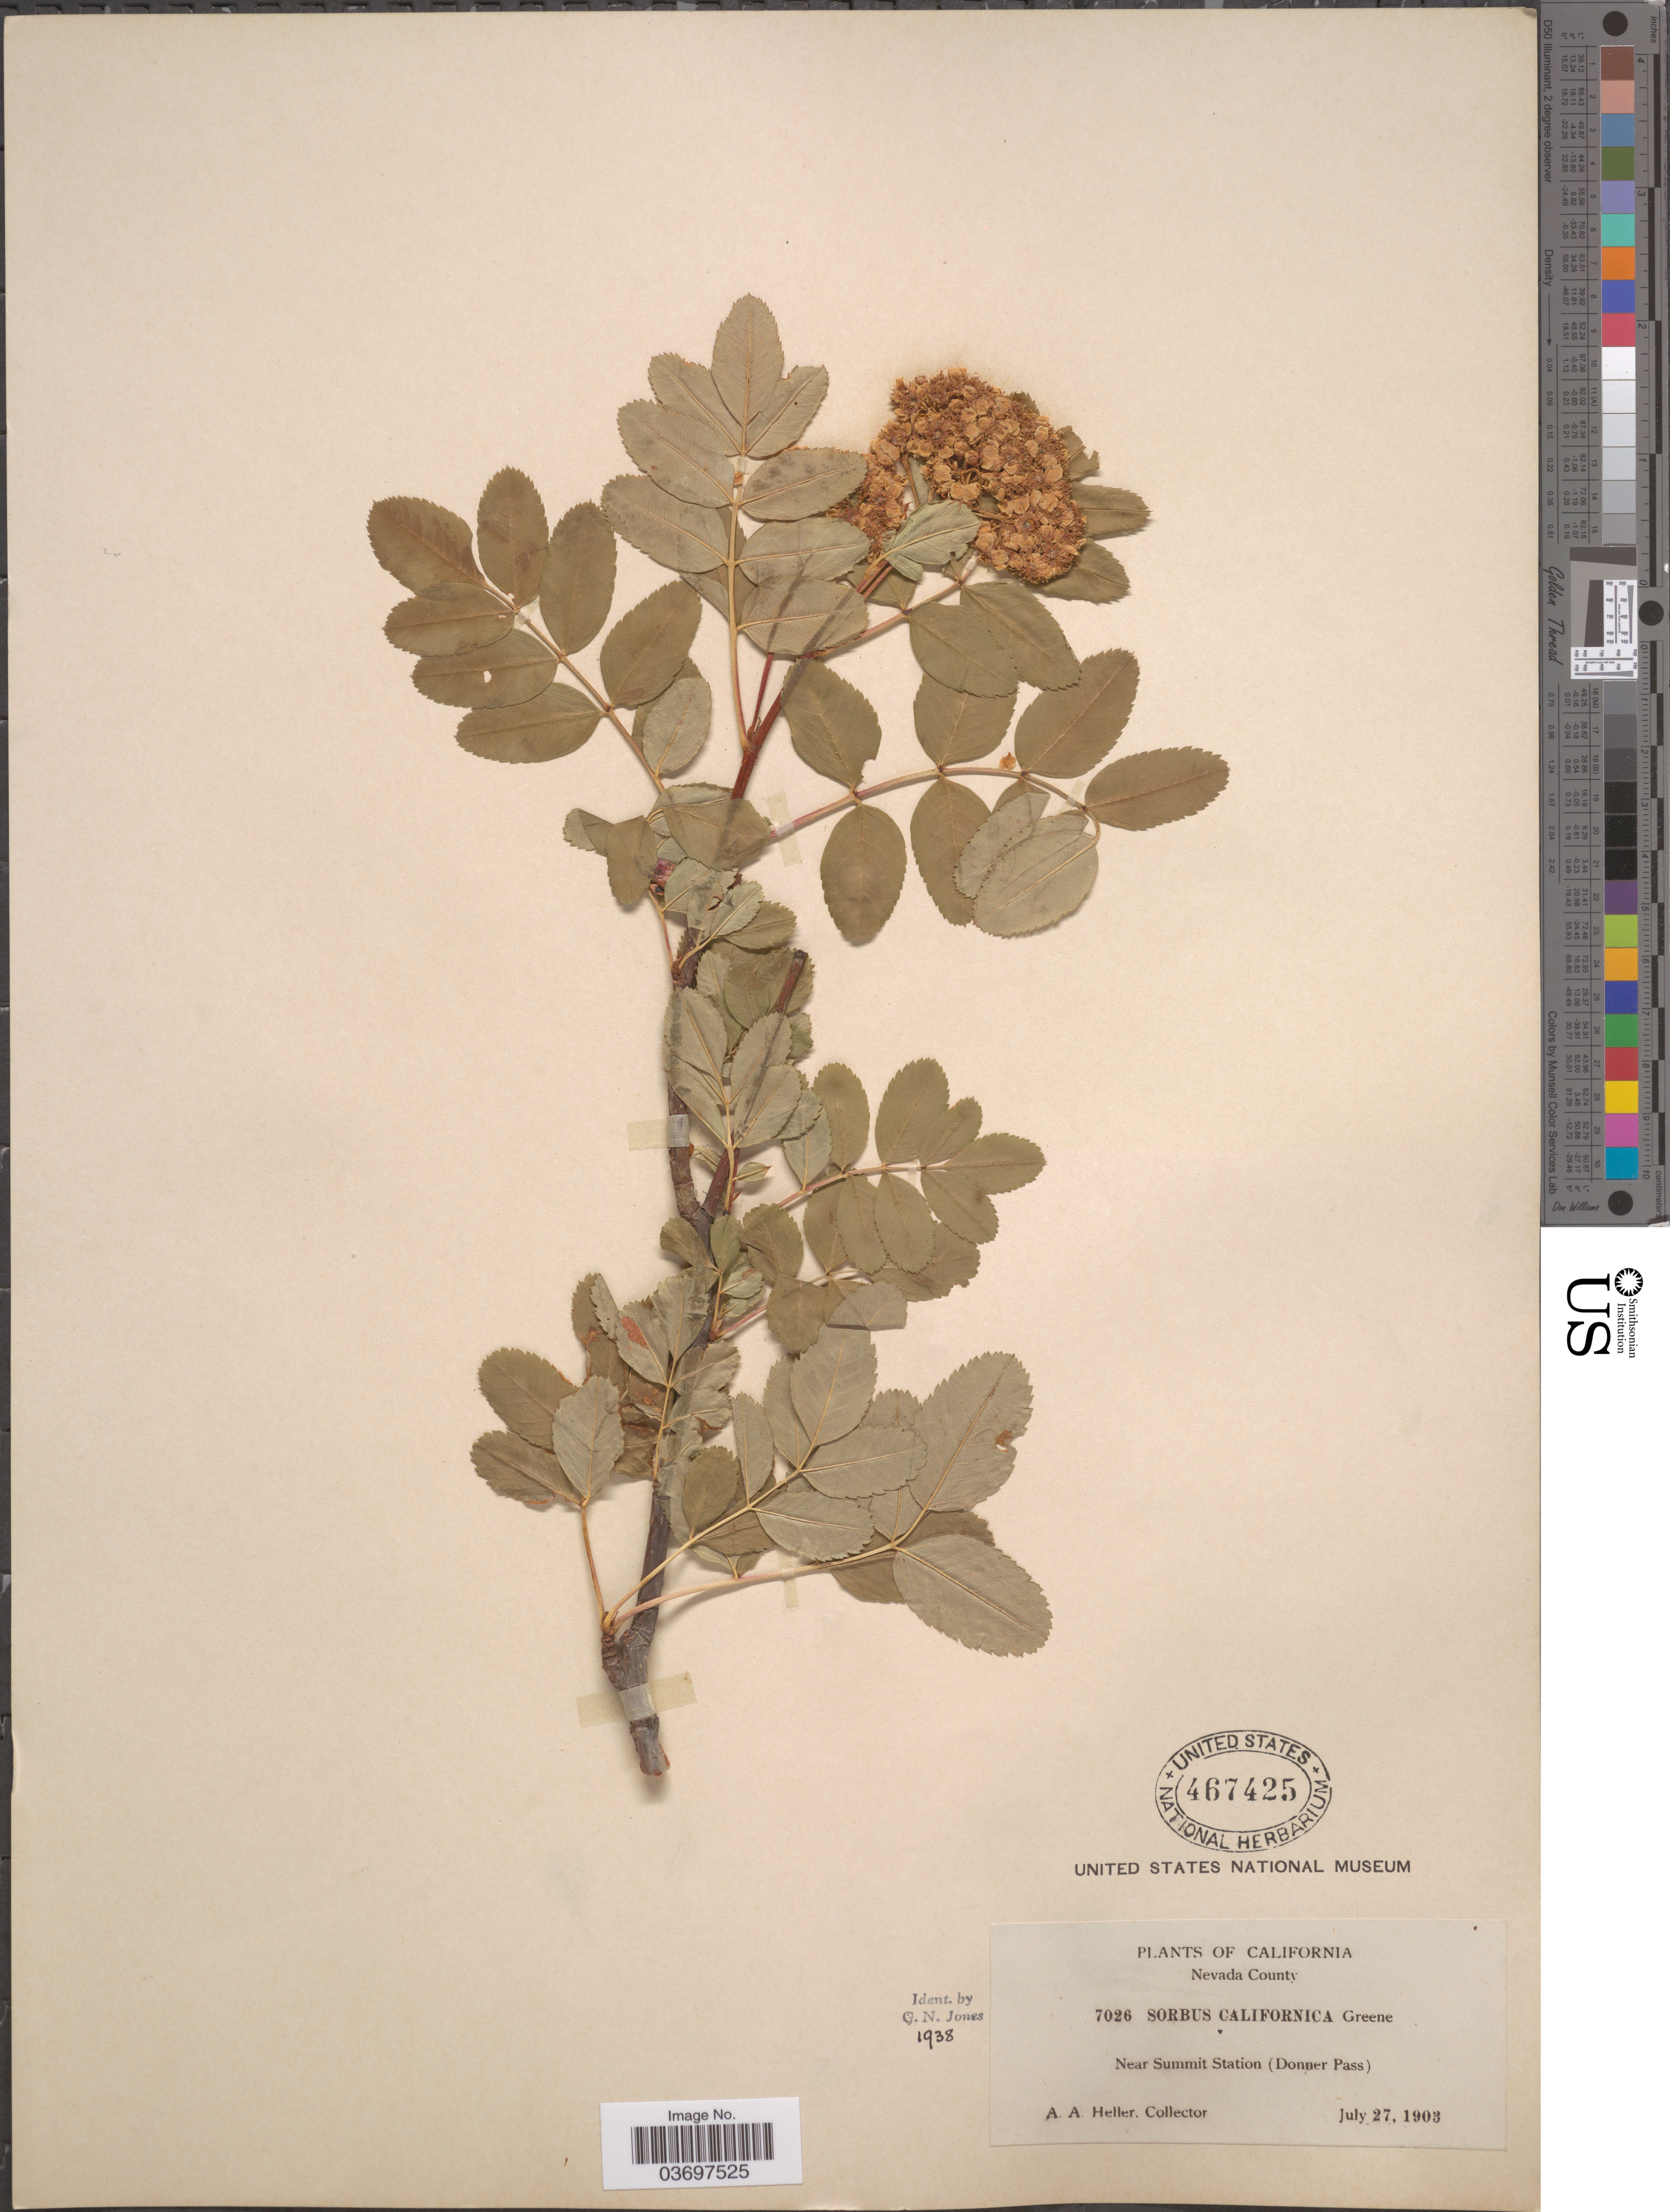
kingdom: Plantae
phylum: Tracheophyta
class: Magnoliopsida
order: Rosales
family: Rosaceae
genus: Sorbus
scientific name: Sorbus californica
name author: Greene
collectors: A. A. Heller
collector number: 7026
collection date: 1903-07-27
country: United States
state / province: California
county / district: Nevada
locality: Nevada County. Near Summit-Station (Donner Pass).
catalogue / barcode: US 467425